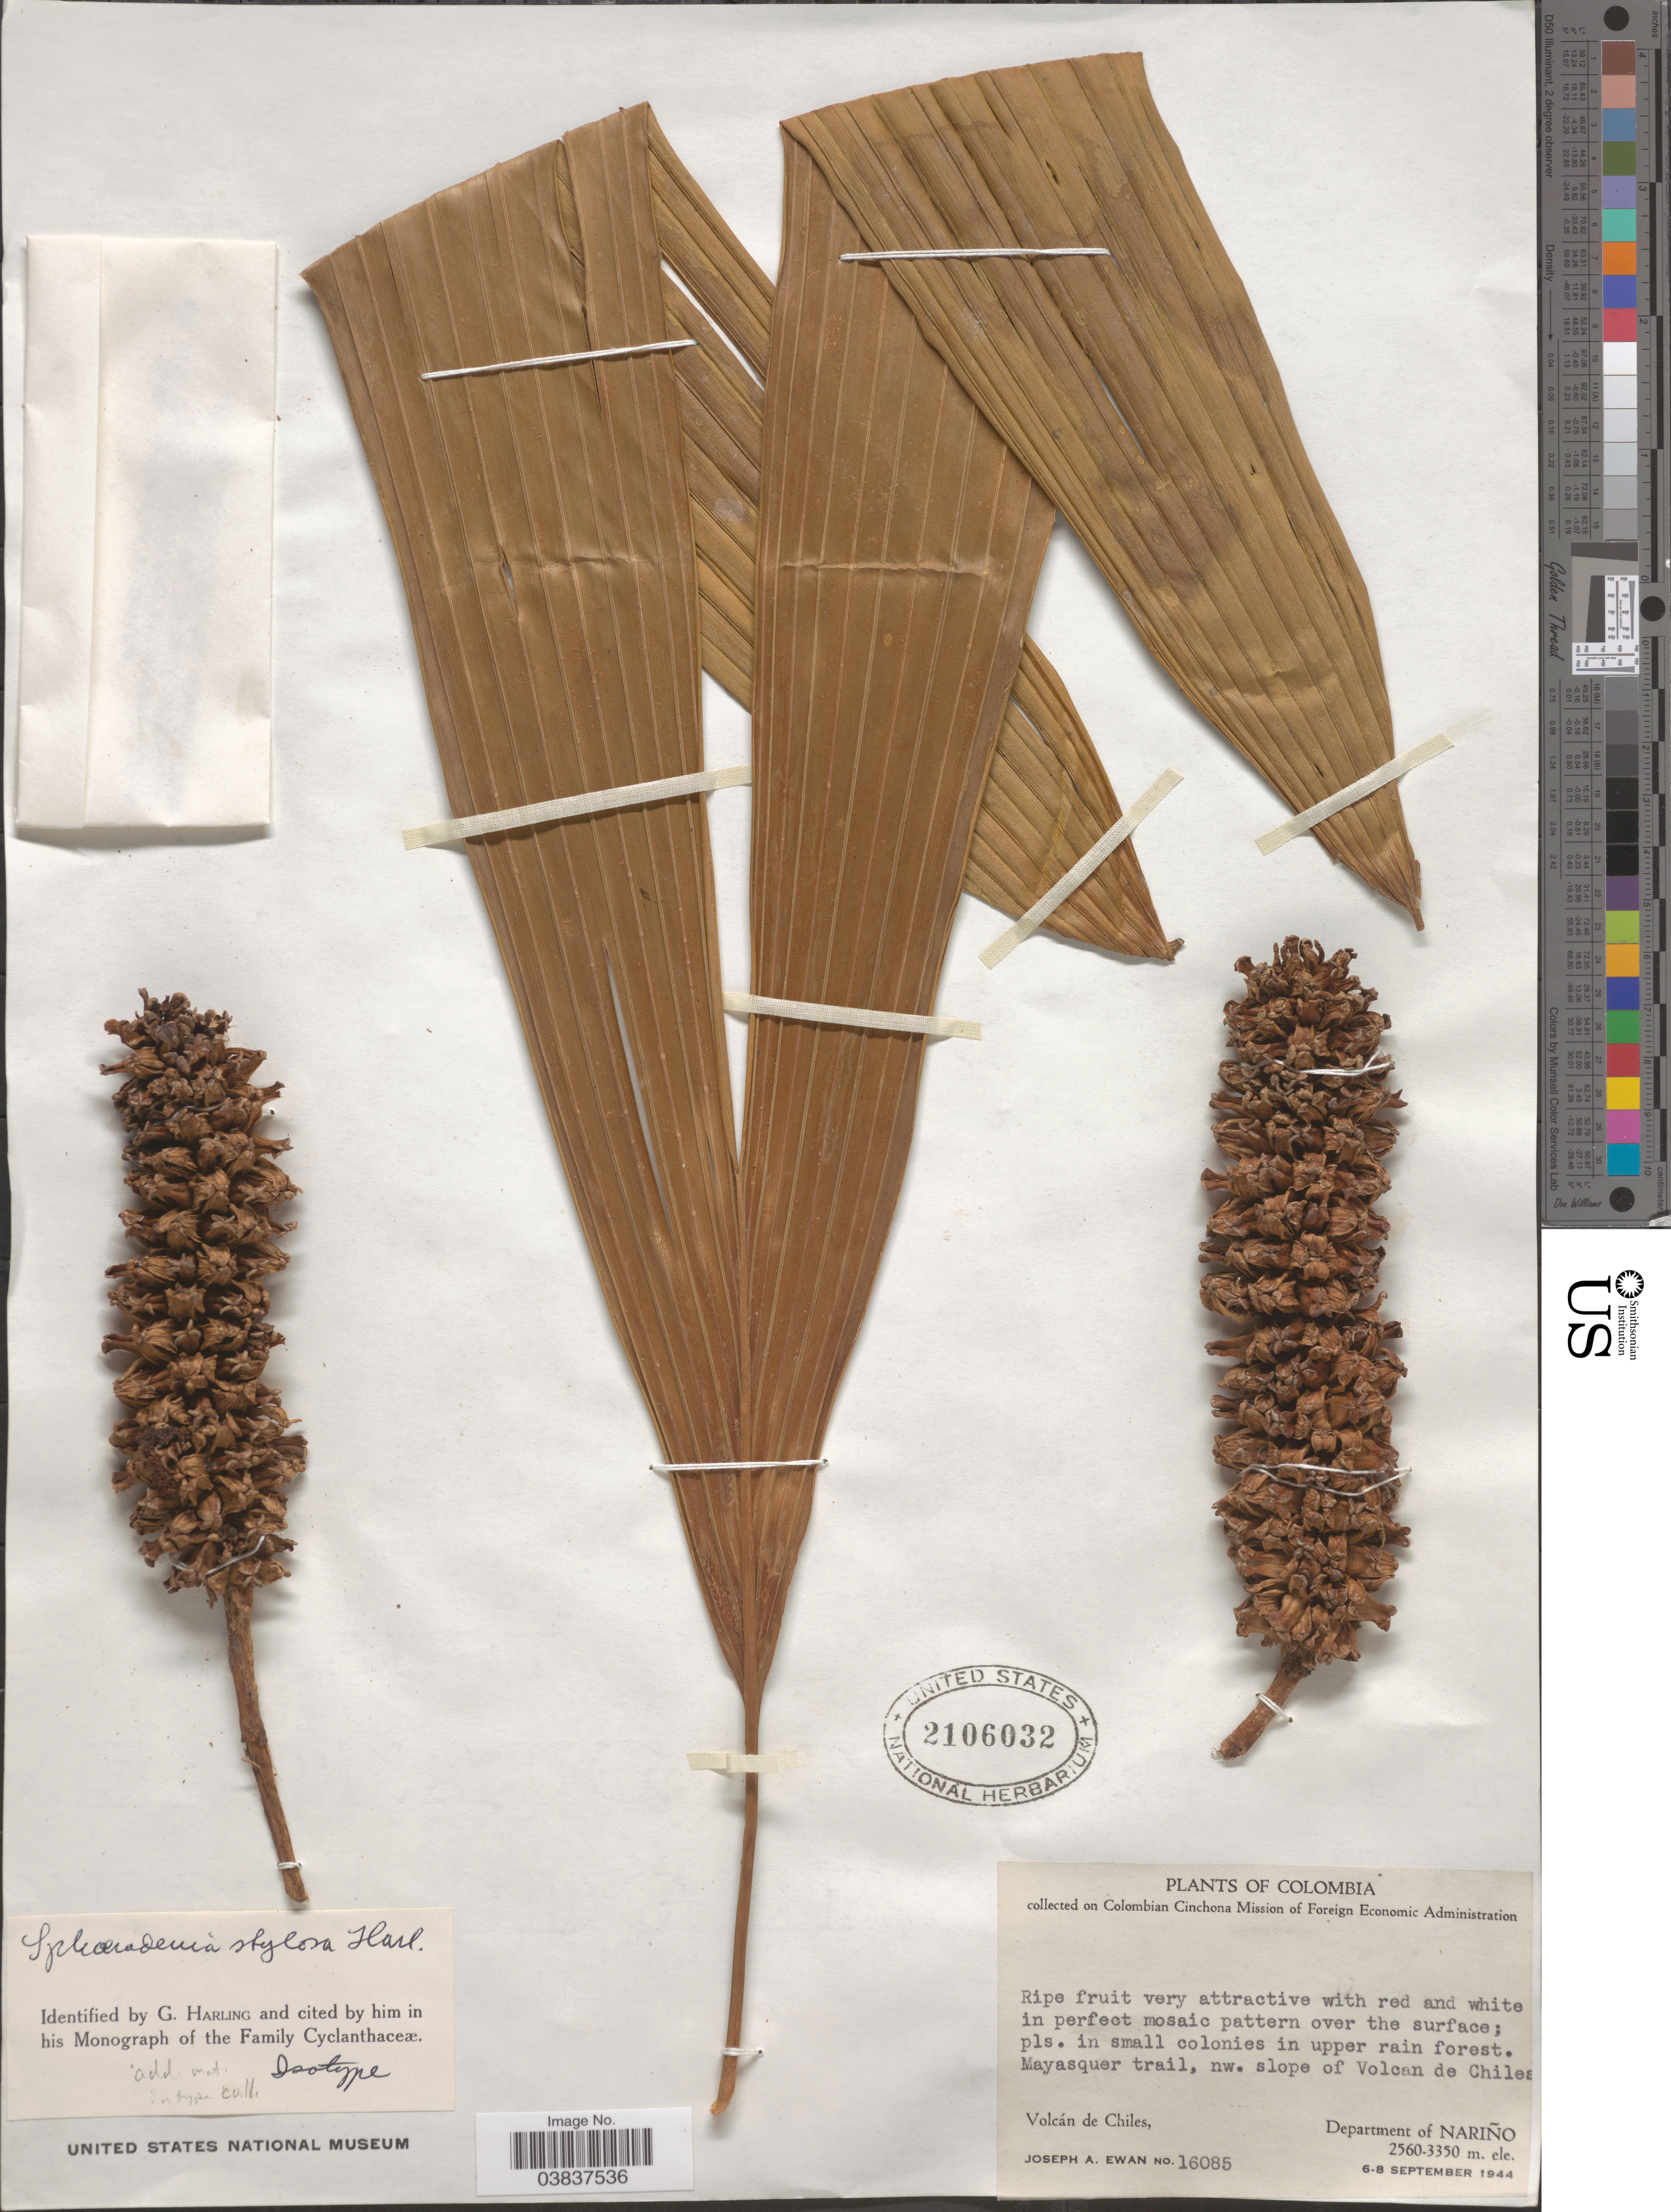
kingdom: Plantae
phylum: Tracheophyta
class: Liliopsida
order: Pandanales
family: Cyclanthaceae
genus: Sphaeradenia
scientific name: Sphaeradenia stylosa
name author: Harling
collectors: J. A. Ewan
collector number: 16085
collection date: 1944-09-06/1944-09-08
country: Colombia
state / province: Nariño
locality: Volcán de Chiles, Department of Nariño.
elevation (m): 2560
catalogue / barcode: US 2106032